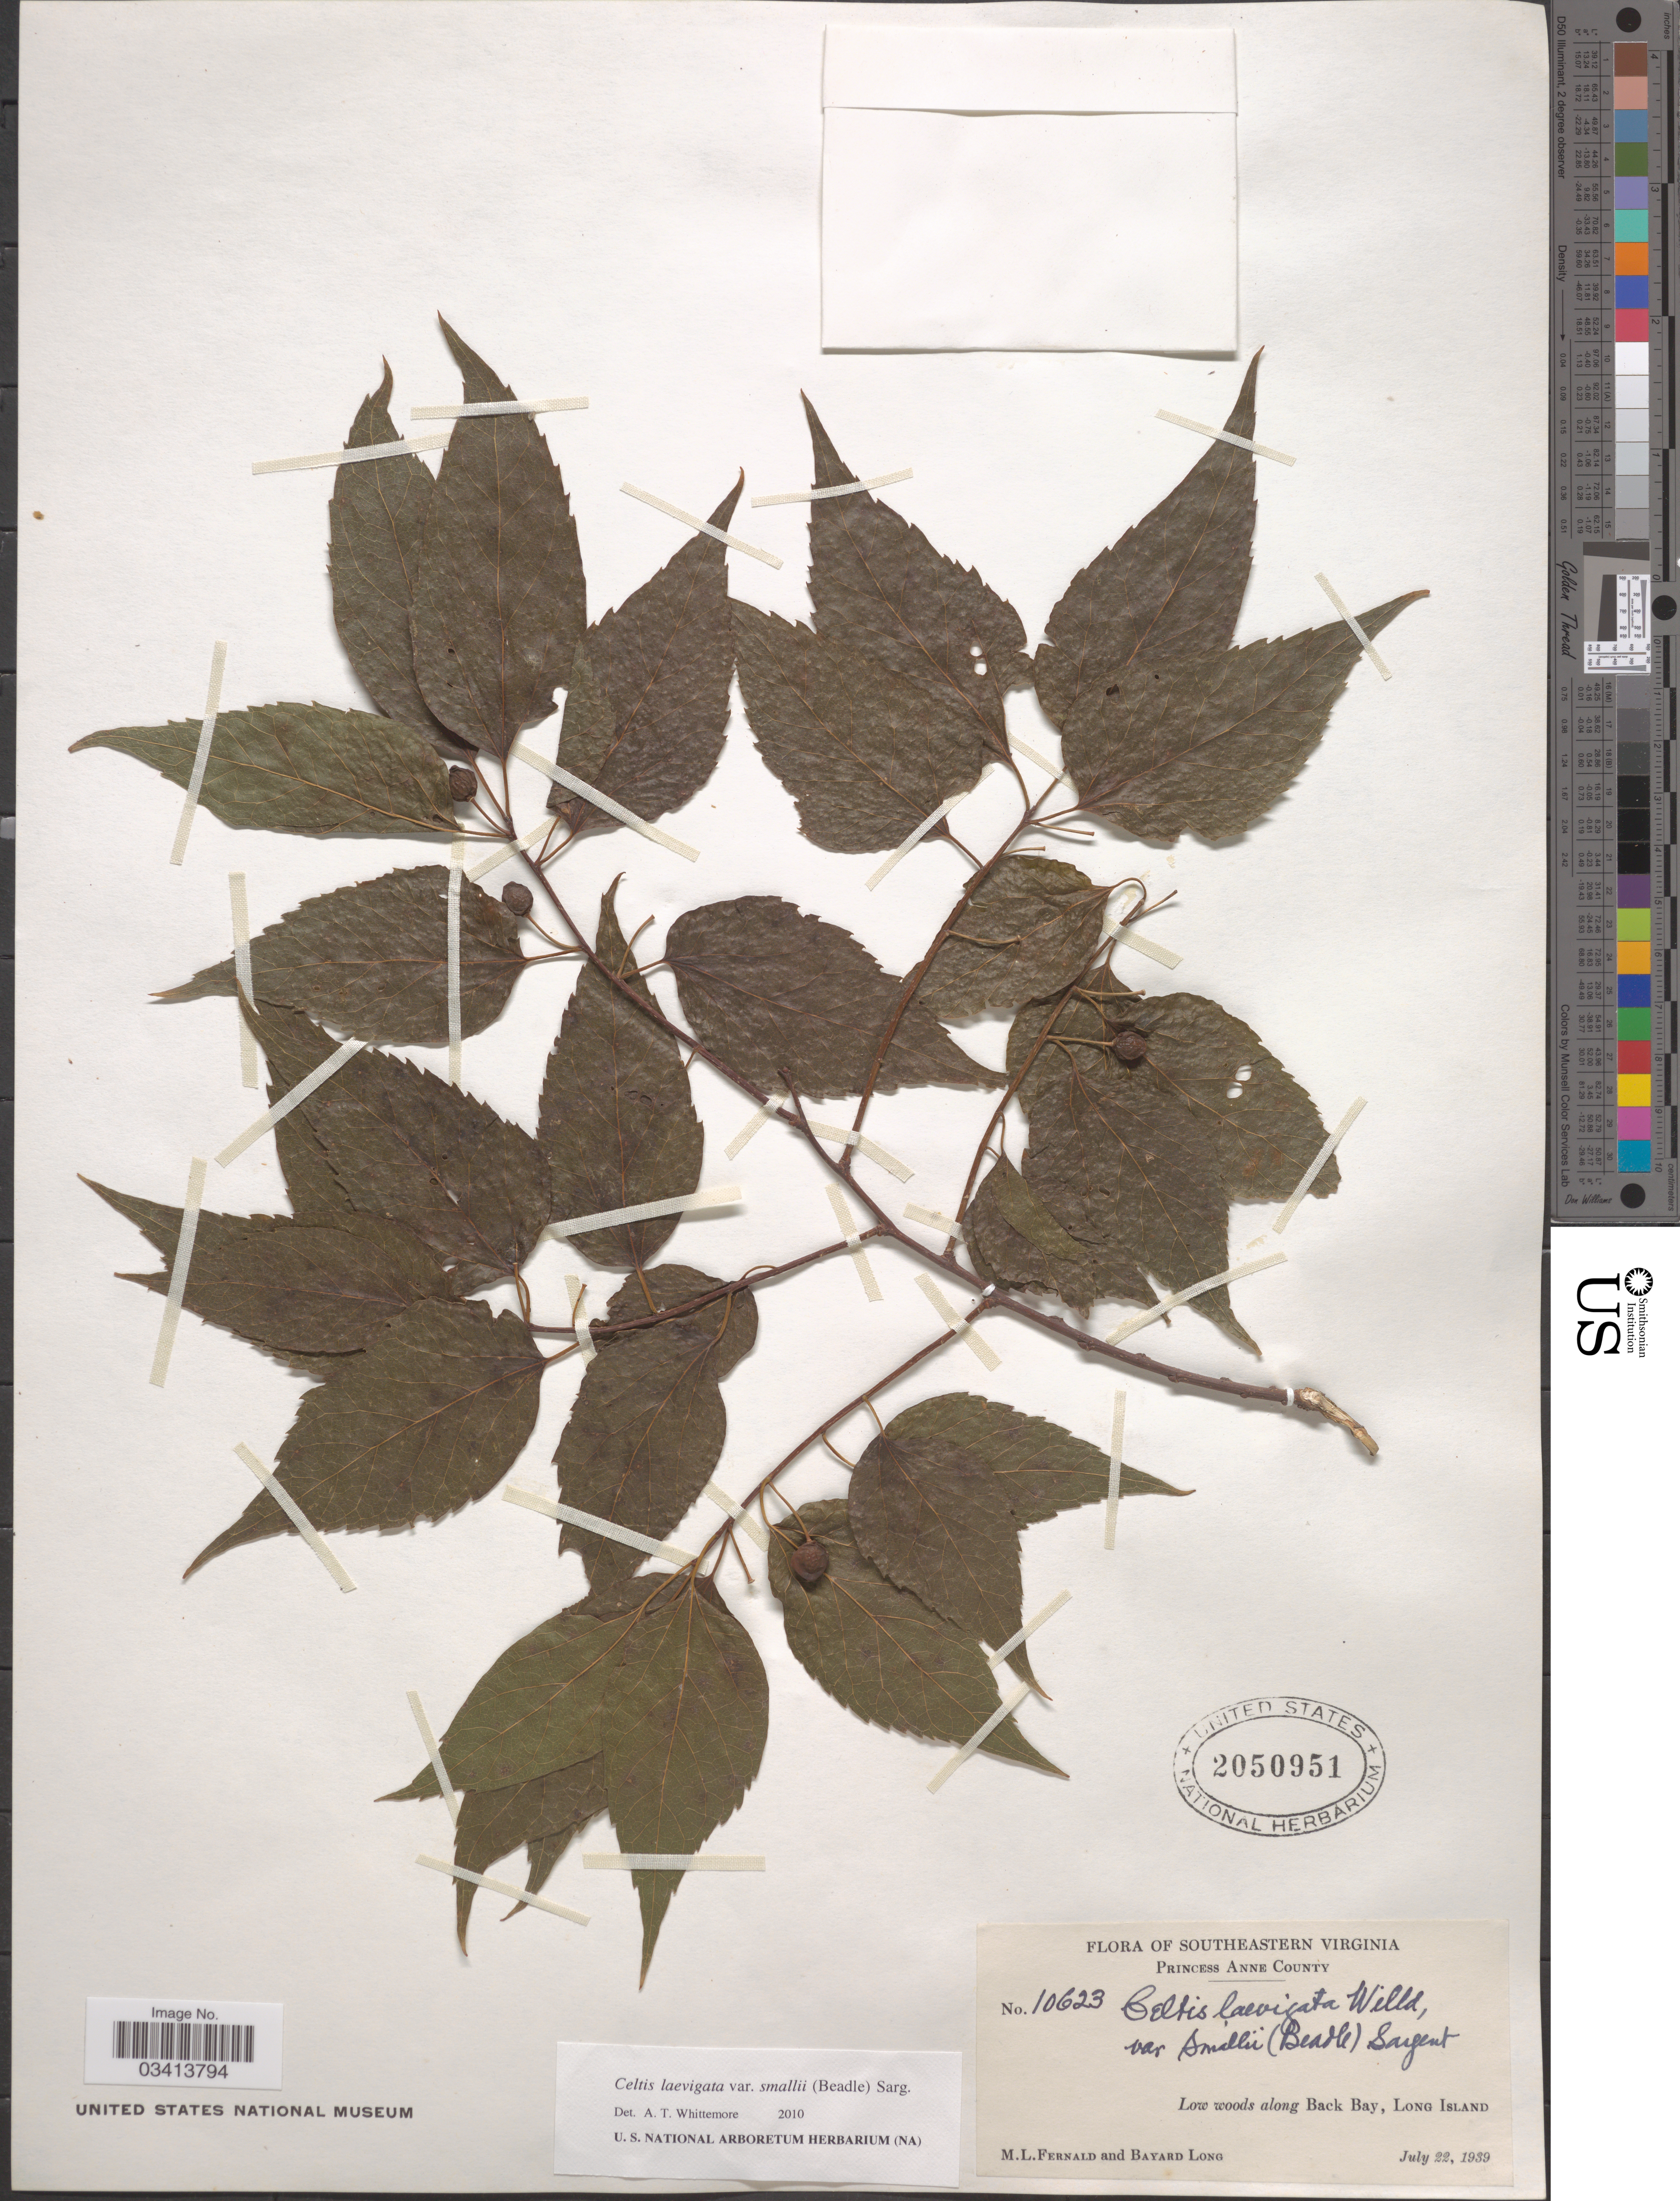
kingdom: Plantae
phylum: Tracheophyta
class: Magnoliopsida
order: Rosales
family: Cannabaceae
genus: Celtis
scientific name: Celtis laevigata var. smallii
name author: (Beadle) Sarg.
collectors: M. L. Fernald & B. Long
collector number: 10623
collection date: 1939-07-22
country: United States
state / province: New York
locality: Southeastern Virginia. Princess Anne County. Low woods along Back Bay, Long Island.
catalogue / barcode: US 2050951